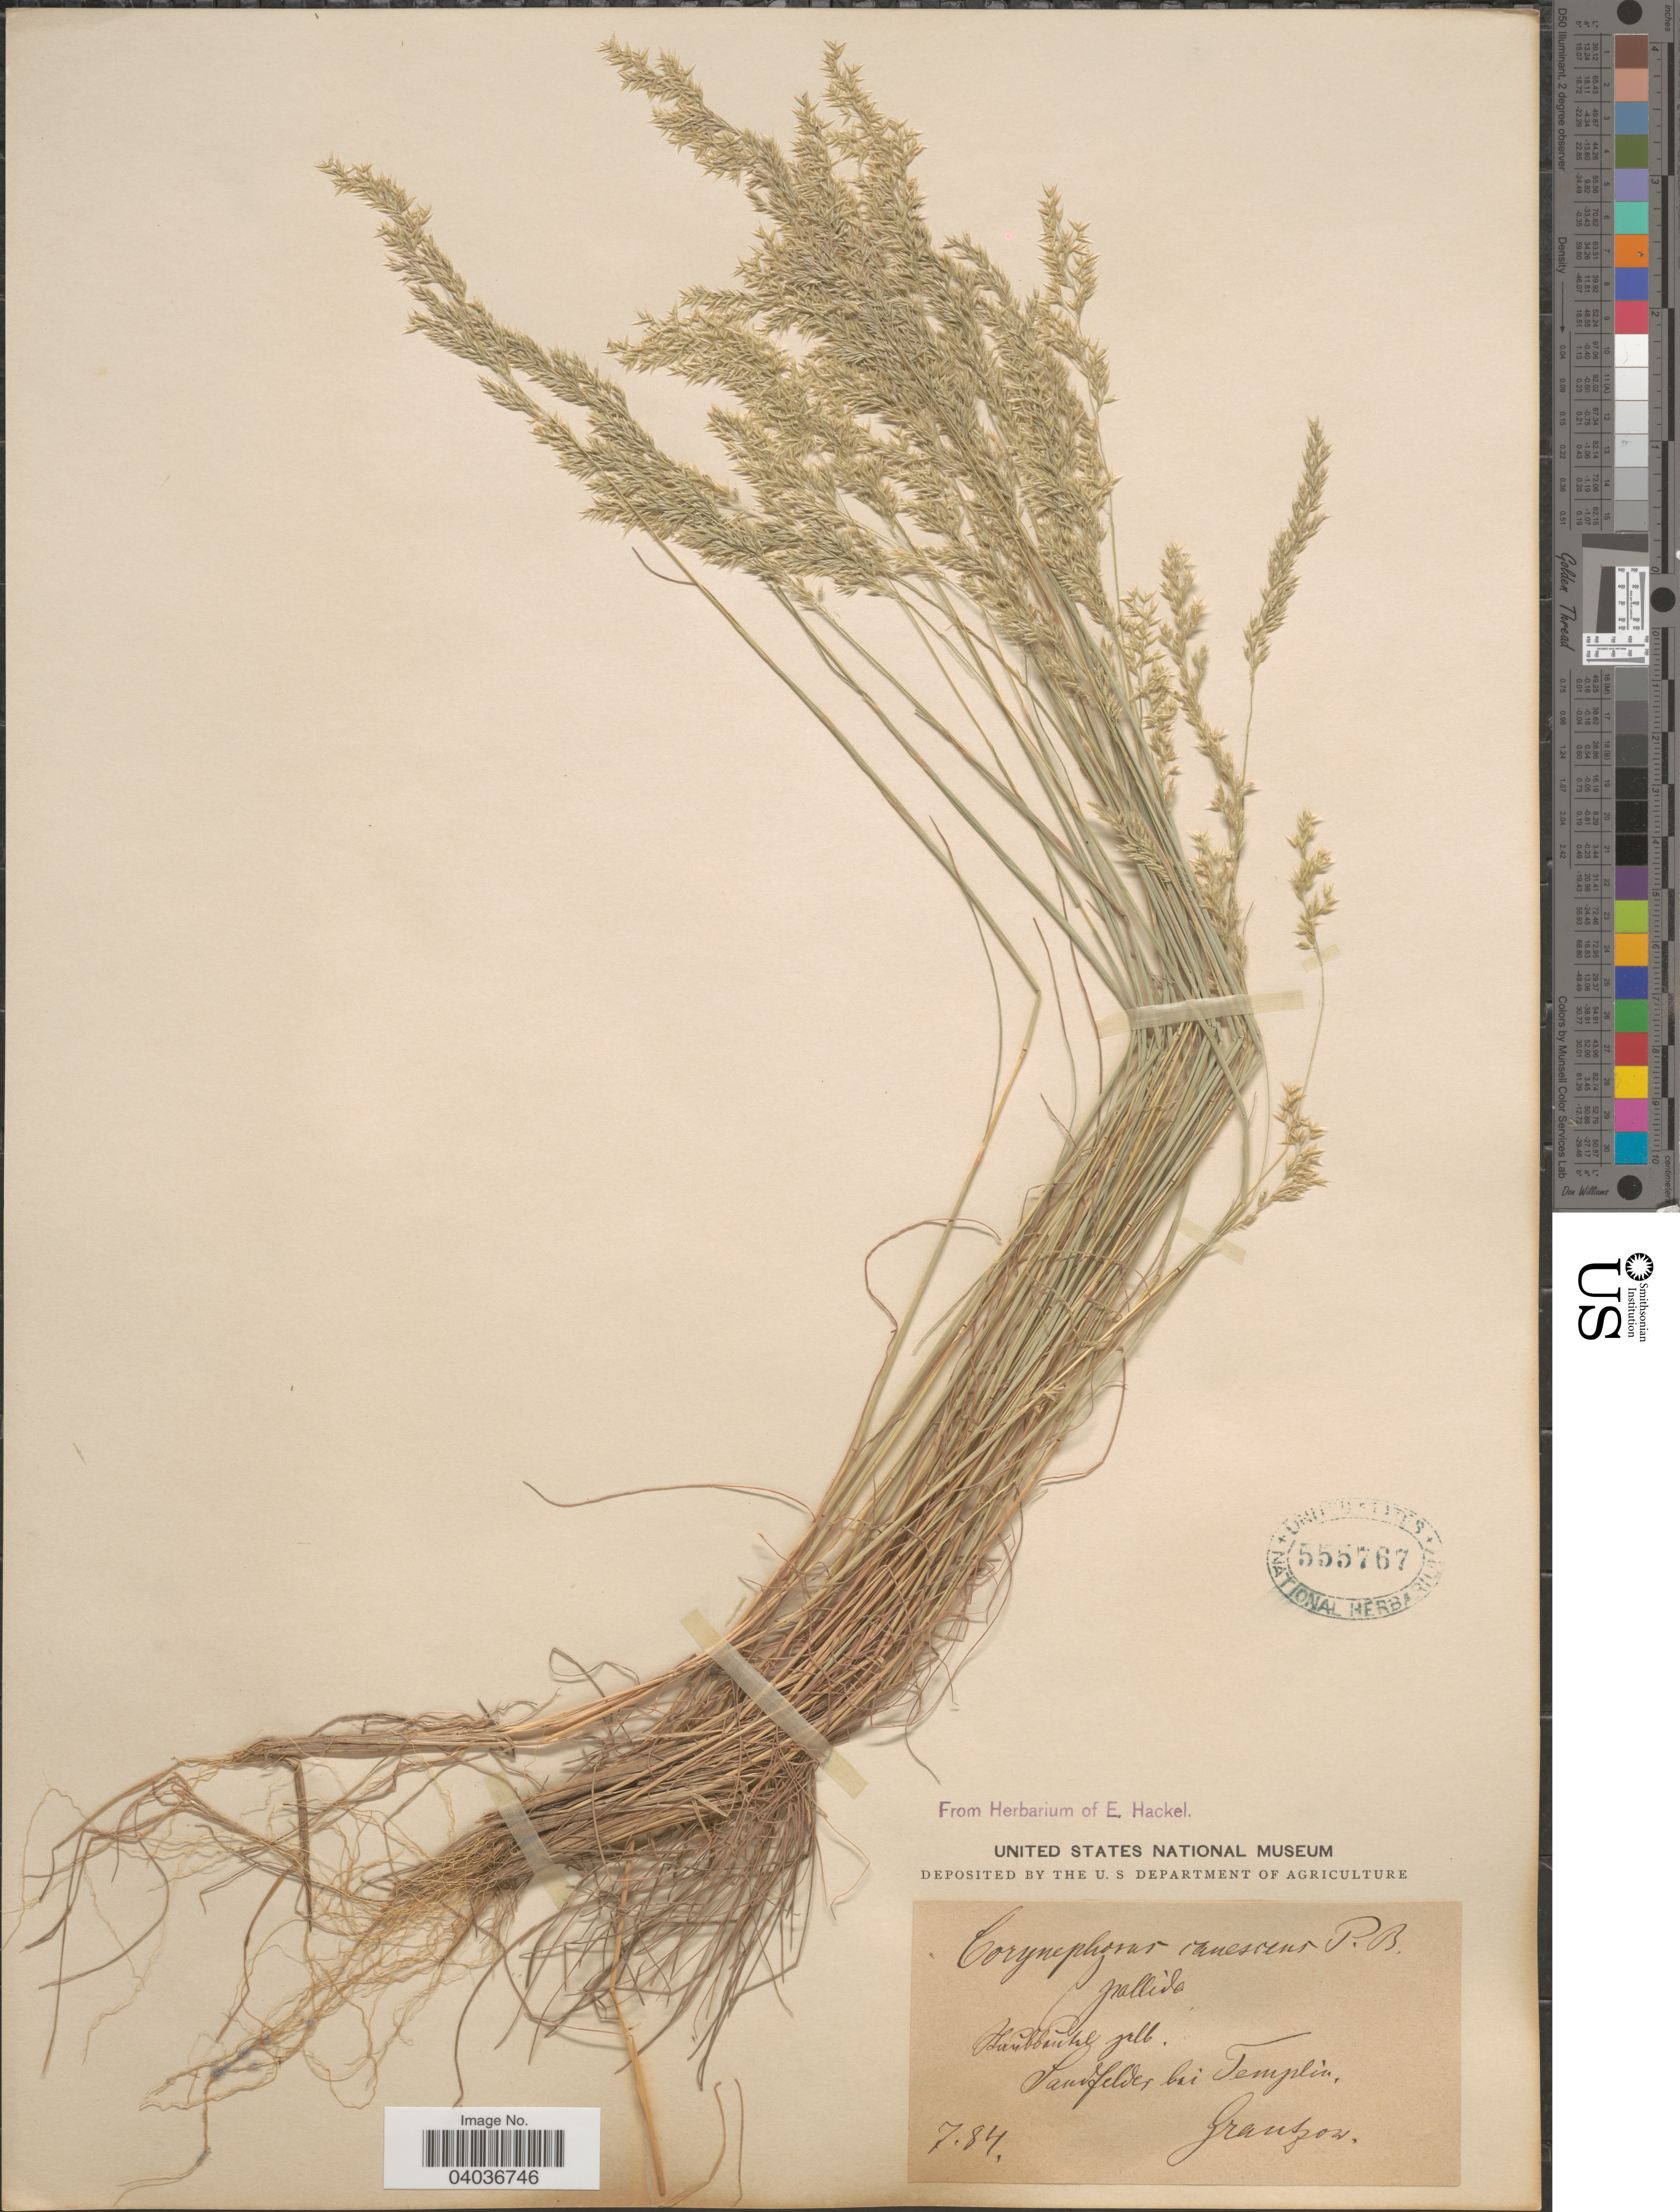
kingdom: Plantae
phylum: Tracheophyta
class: Liliopsida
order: Poales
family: Poaceae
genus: Corynephorus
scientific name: Corynephorus canescens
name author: (L, MEL) P. Beauv.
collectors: Grantzow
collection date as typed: Transcribed d/m/y: /7/84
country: Germany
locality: Hubbantal [interpreted] gelb. Sandfelder bei Templin.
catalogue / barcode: US 555767